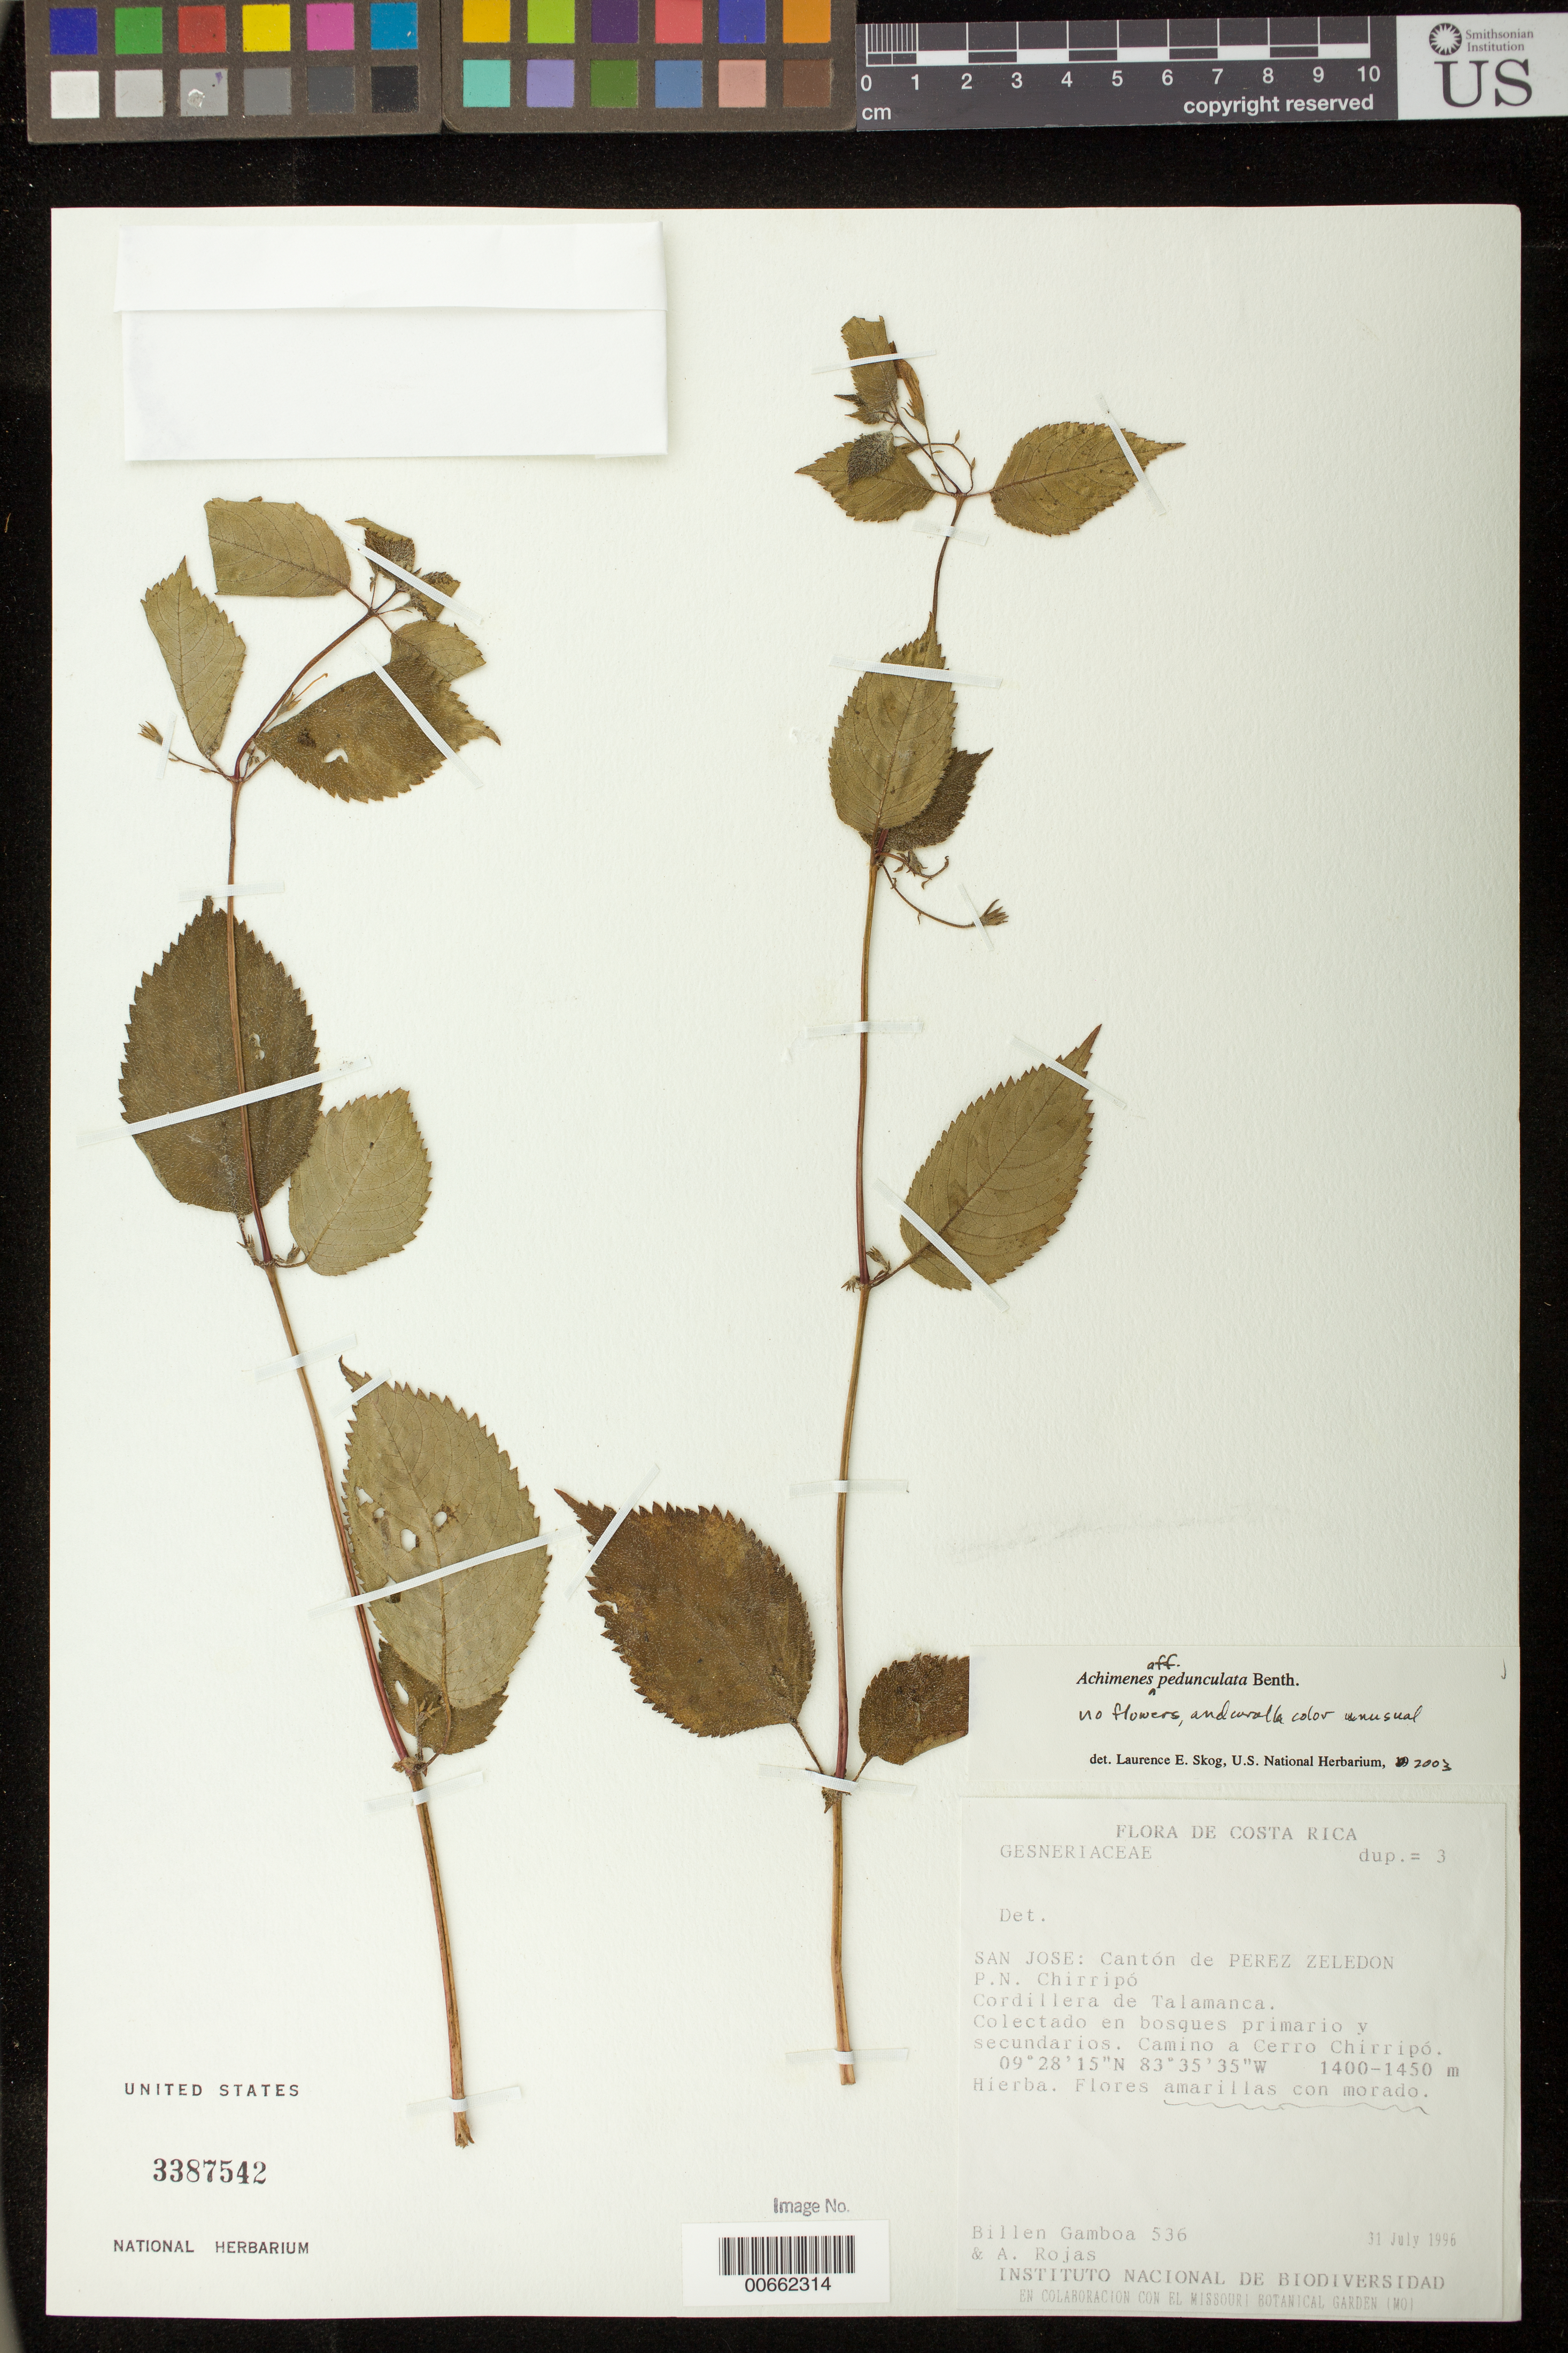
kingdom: Plantae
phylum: Tracheophyta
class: Magnoliopsida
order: Lamiales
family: Gesneriaceae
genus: Achimenes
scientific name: Achimenes pedunculata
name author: Benth.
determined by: Skog, Laurence E.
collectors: B. Gamboa R. & A. Rojas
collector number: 536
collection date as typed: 31 Jul 1996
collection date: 1996-07-31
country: Costa Rica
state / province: San José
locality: Cantón de Perez Zeledon, P.N. Chirripó, Cordillera de Talamanca, camino a Cerro Chirripó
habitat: Bosques primario y secundarios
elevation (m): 1400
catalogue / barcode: US 3387542